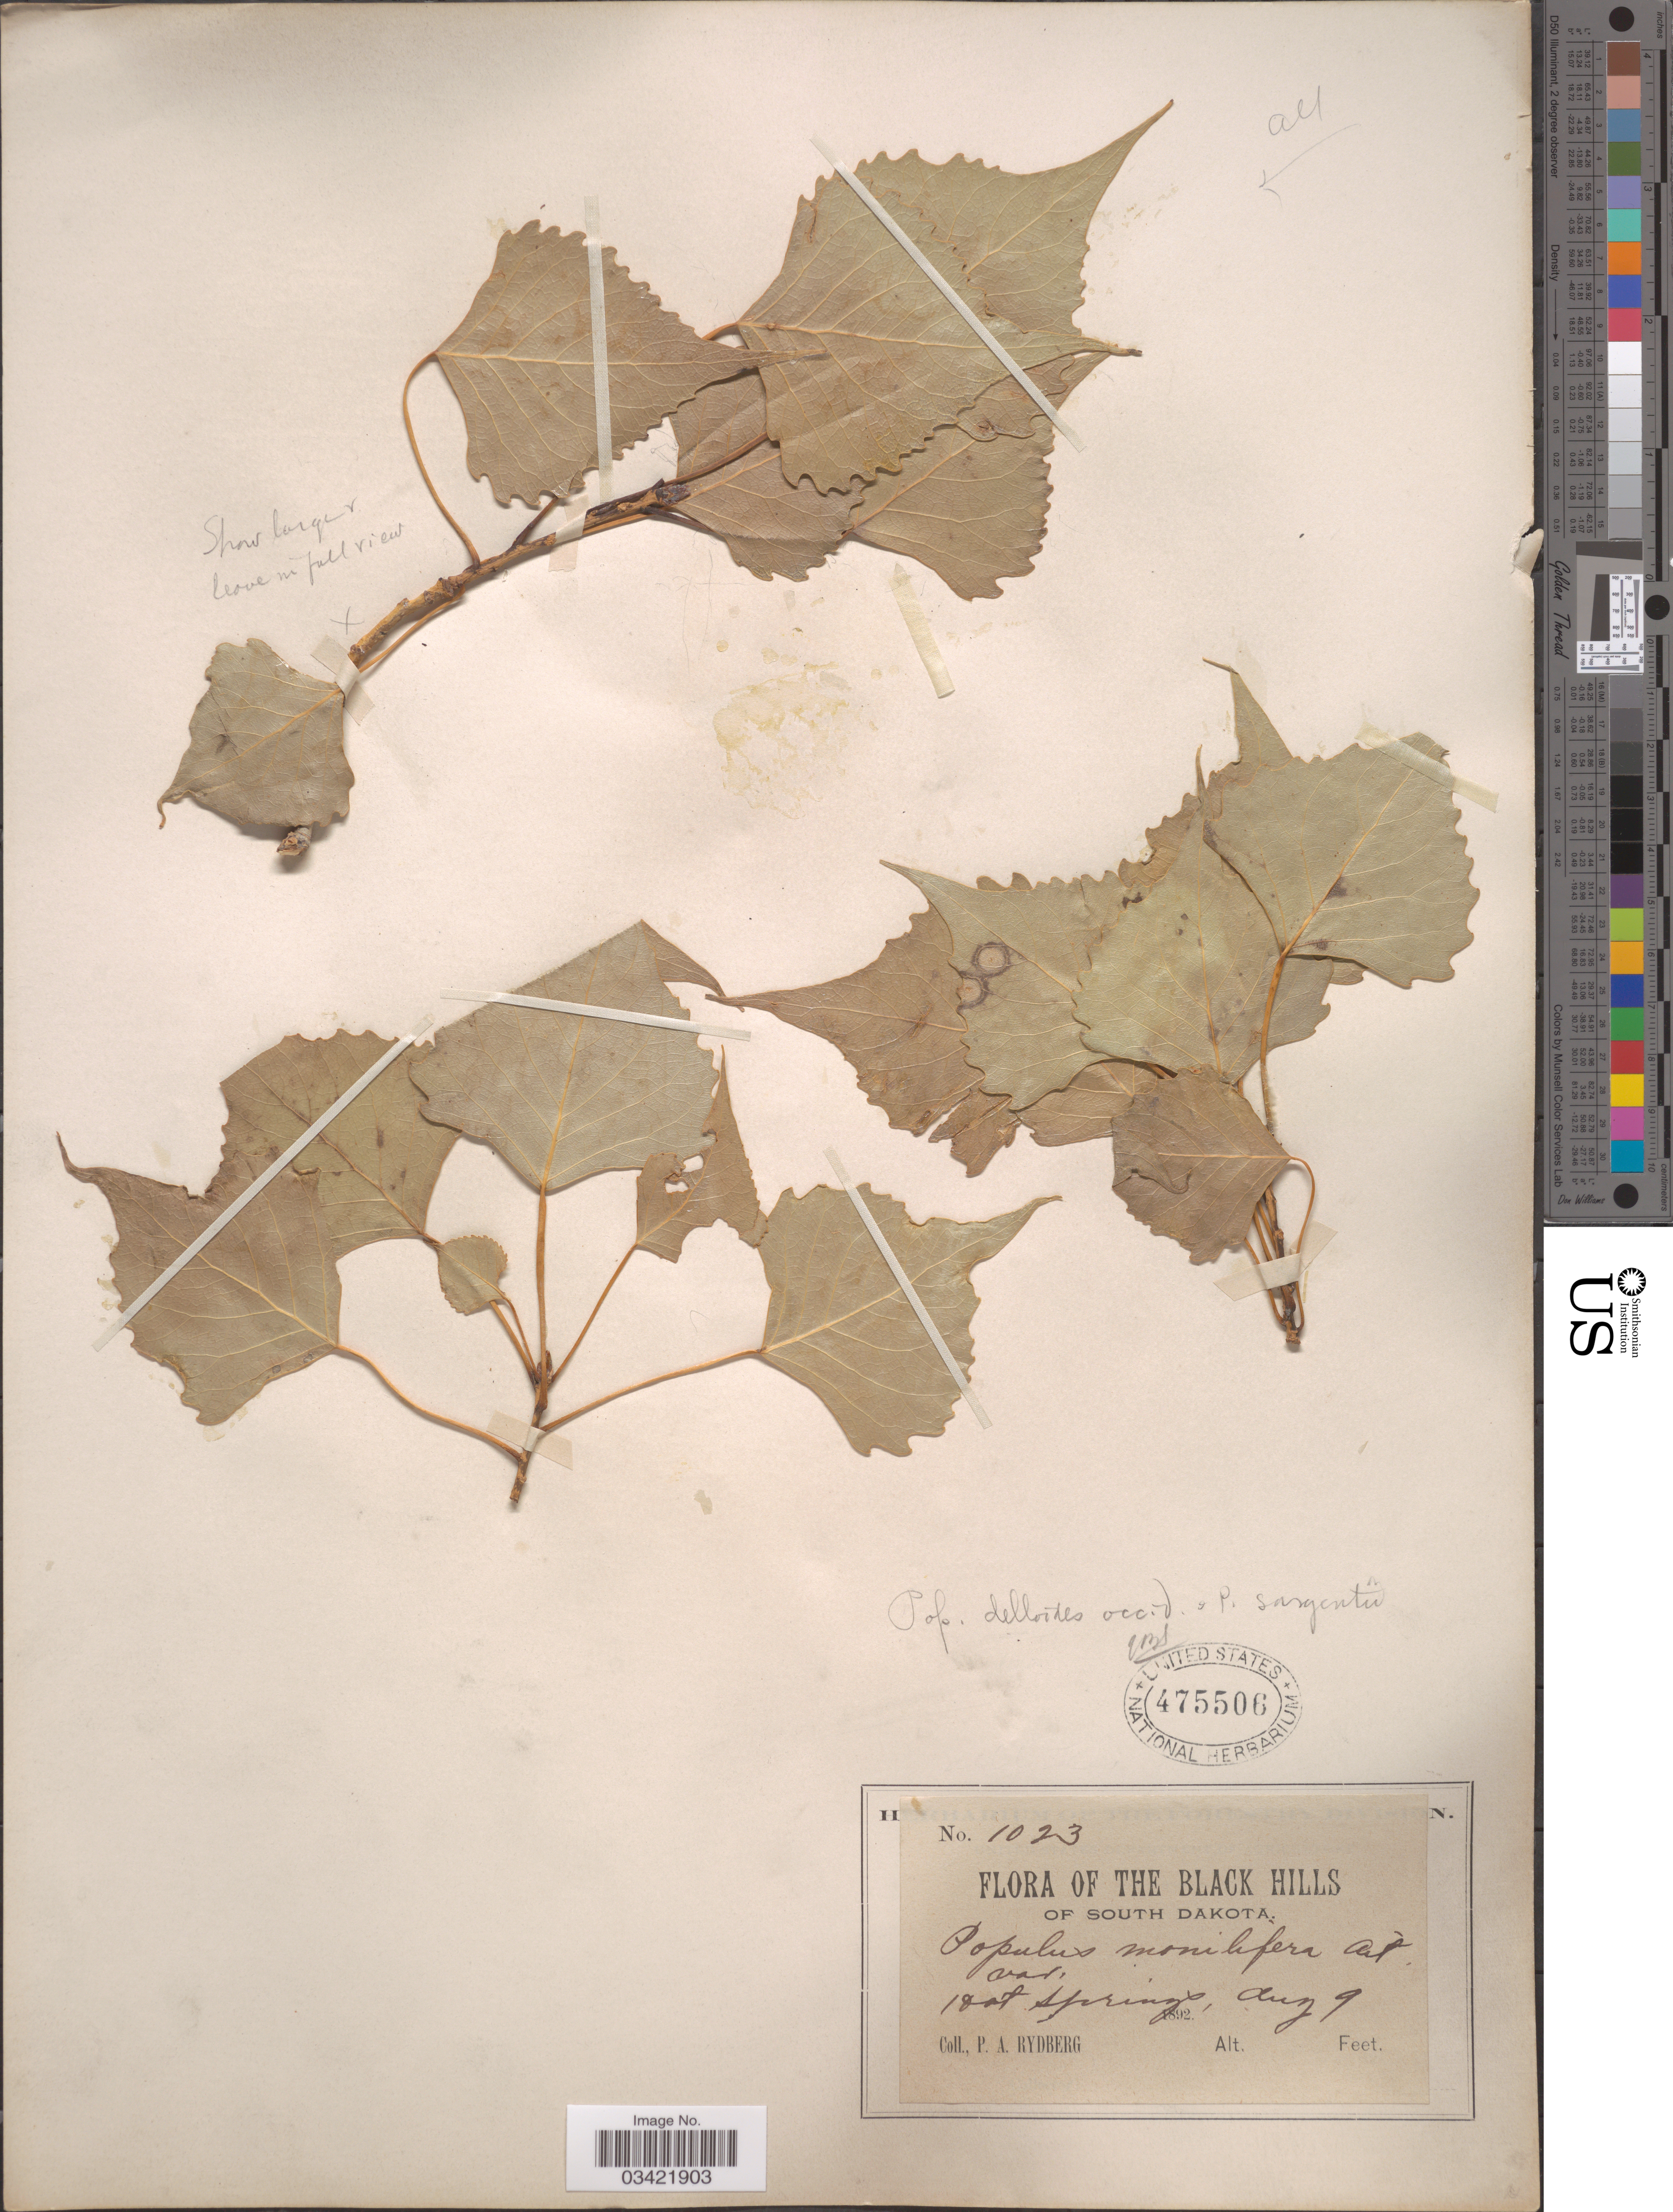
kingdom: Plantae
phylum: Tracheophyta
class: Magnoliopsida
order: Malpighiales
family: Salicaceae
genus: Populus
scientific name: Populus deltoides subsp. monilifera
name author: (Aiton) Eckenw.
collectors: P. A. Rydberg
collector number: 1023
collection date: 1892-08-09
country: United States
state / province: South Dakota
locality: The Black Hills of South Dakota. Hot Springs.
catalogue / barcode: US 475506